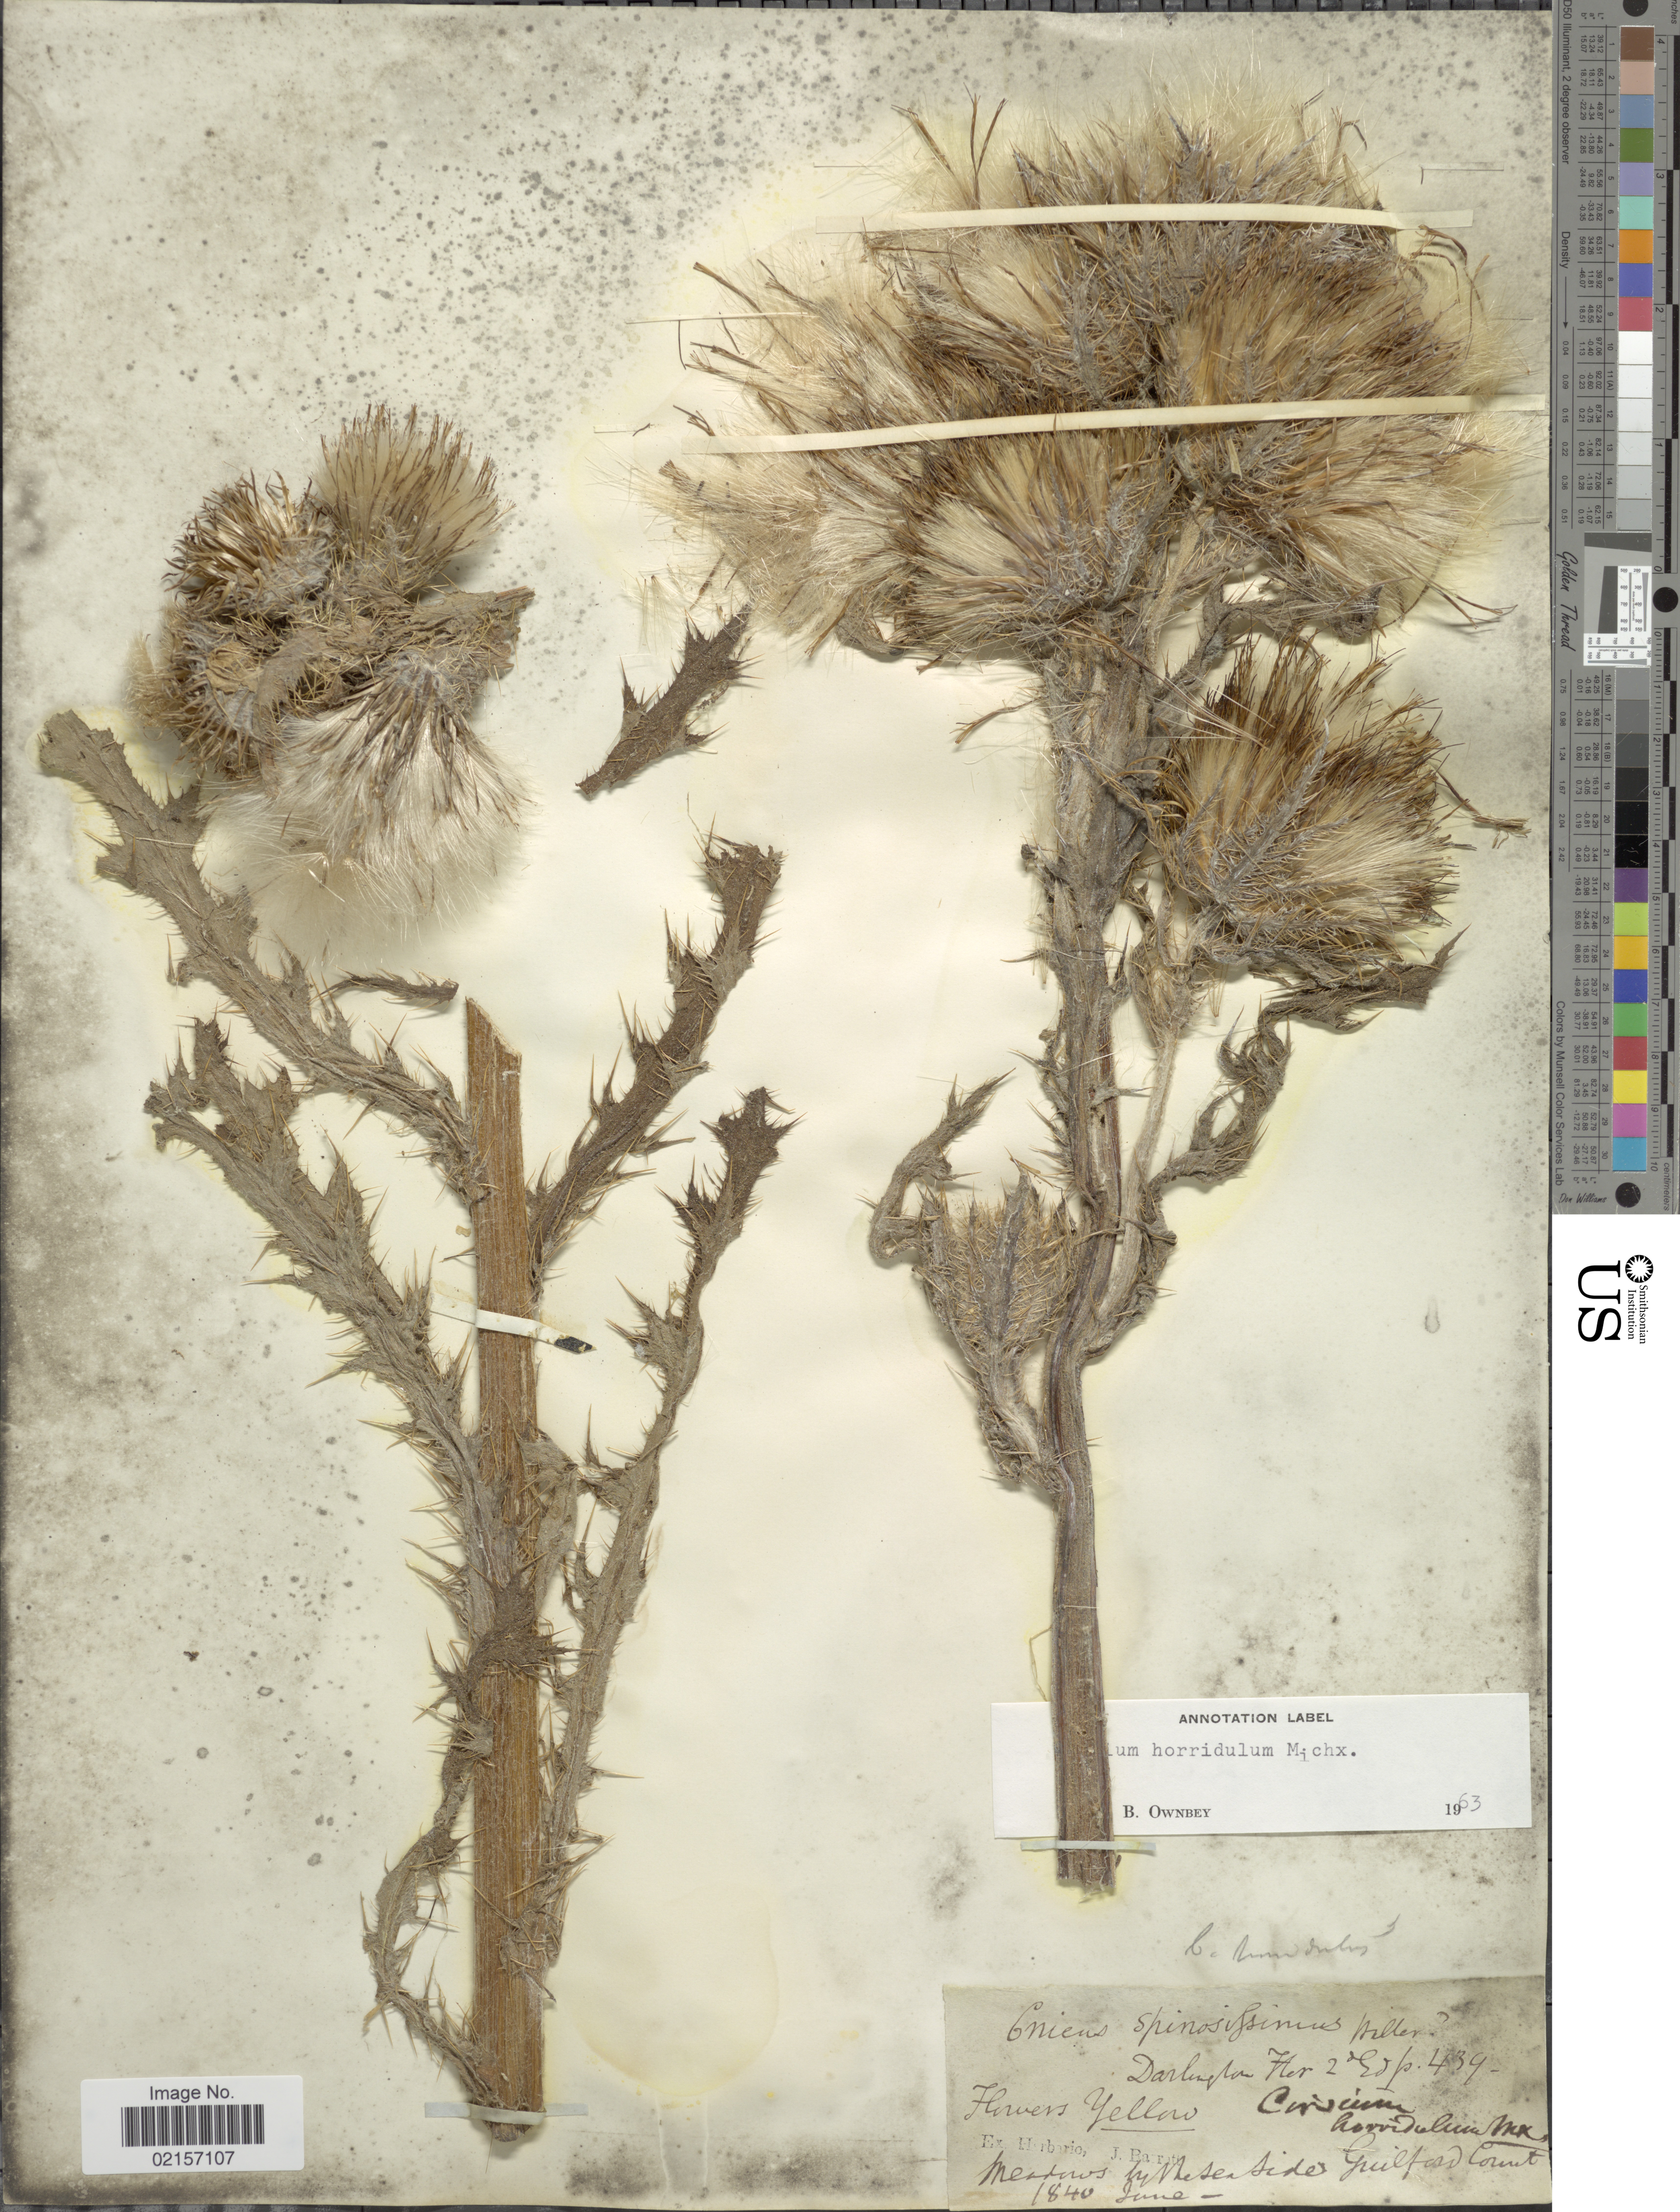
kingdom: Plantae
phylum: Tracheophyta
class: Magnoliopsida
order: Asterales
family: Asteraceae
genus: Cirsium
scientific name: Cirsium horridulum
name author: Michx.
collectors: ex herb. J. Barratt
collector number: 439?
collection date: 1840-06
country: United States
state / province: Connecticut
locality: Meadows by the seaside, Guilford Connt.